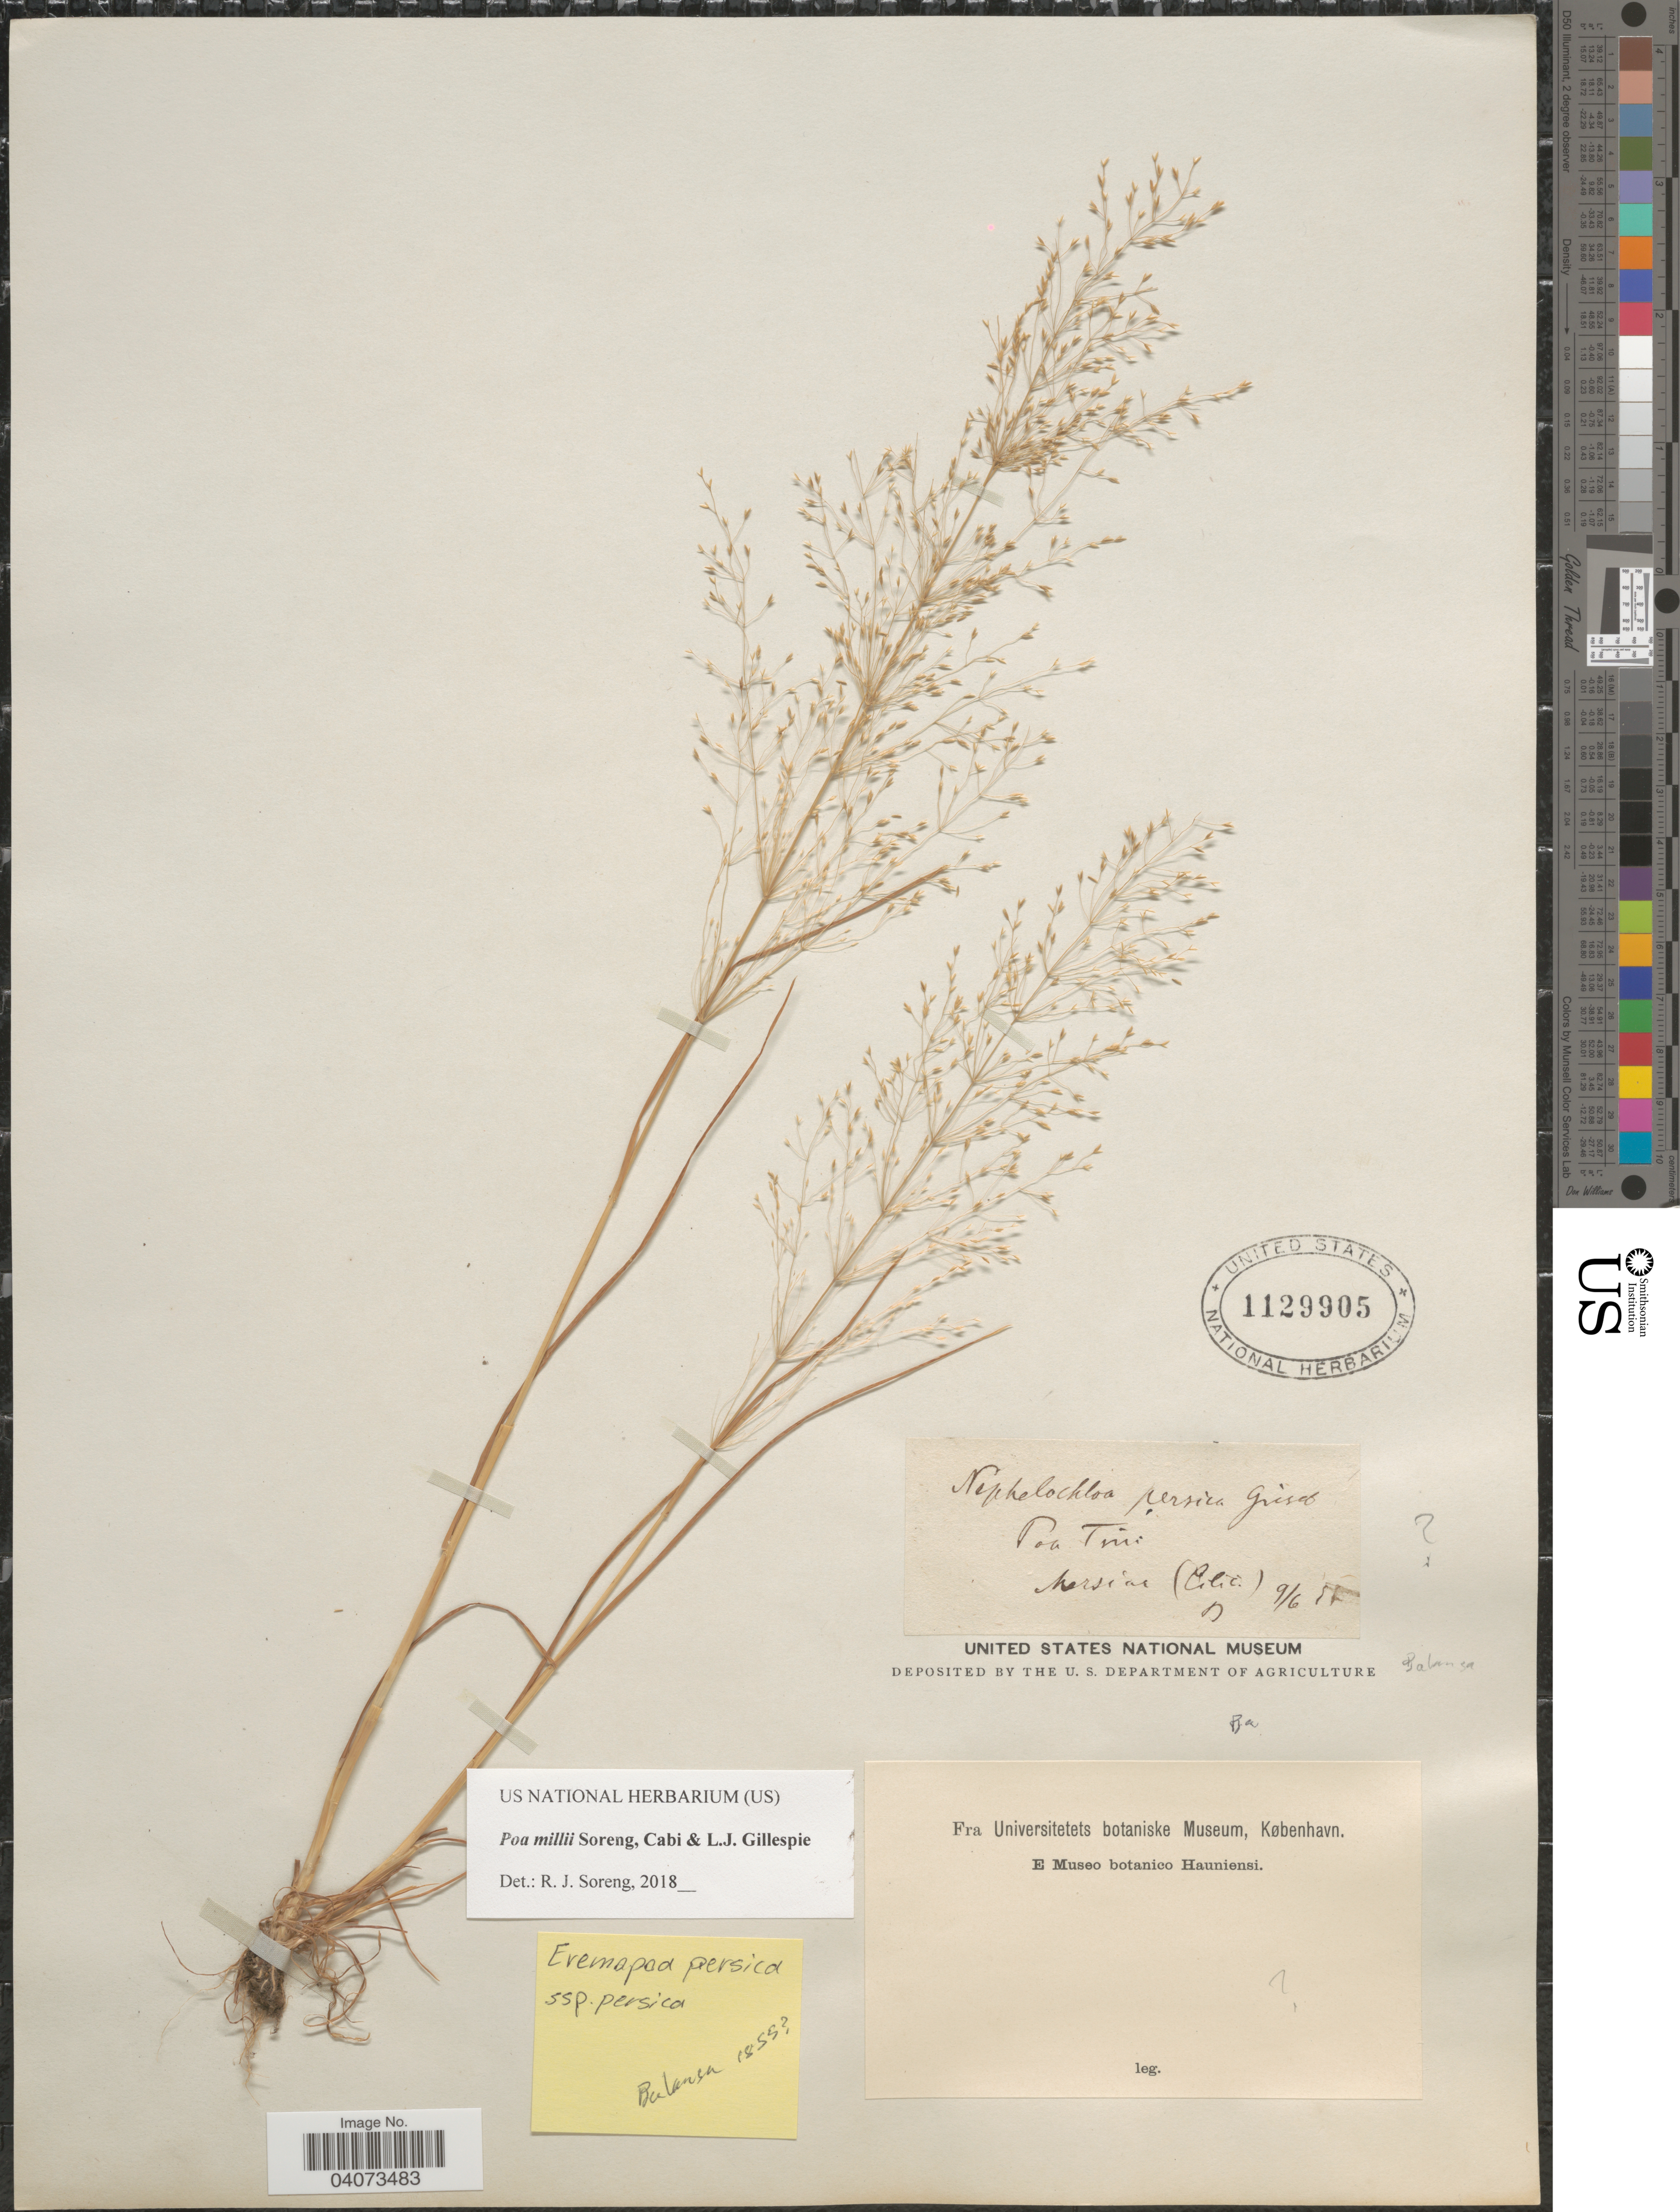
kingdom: Plantae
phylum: Tracheophyta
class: Liliopsida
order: Poales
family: Poaceae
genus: Poa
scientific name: Poa millii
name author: Soreng et al.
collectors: B. Balansa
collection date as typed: Transcribed d/m/y: 9/6/55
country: Turkey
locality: Mersina (Cilic.).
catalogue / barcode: US 1129905